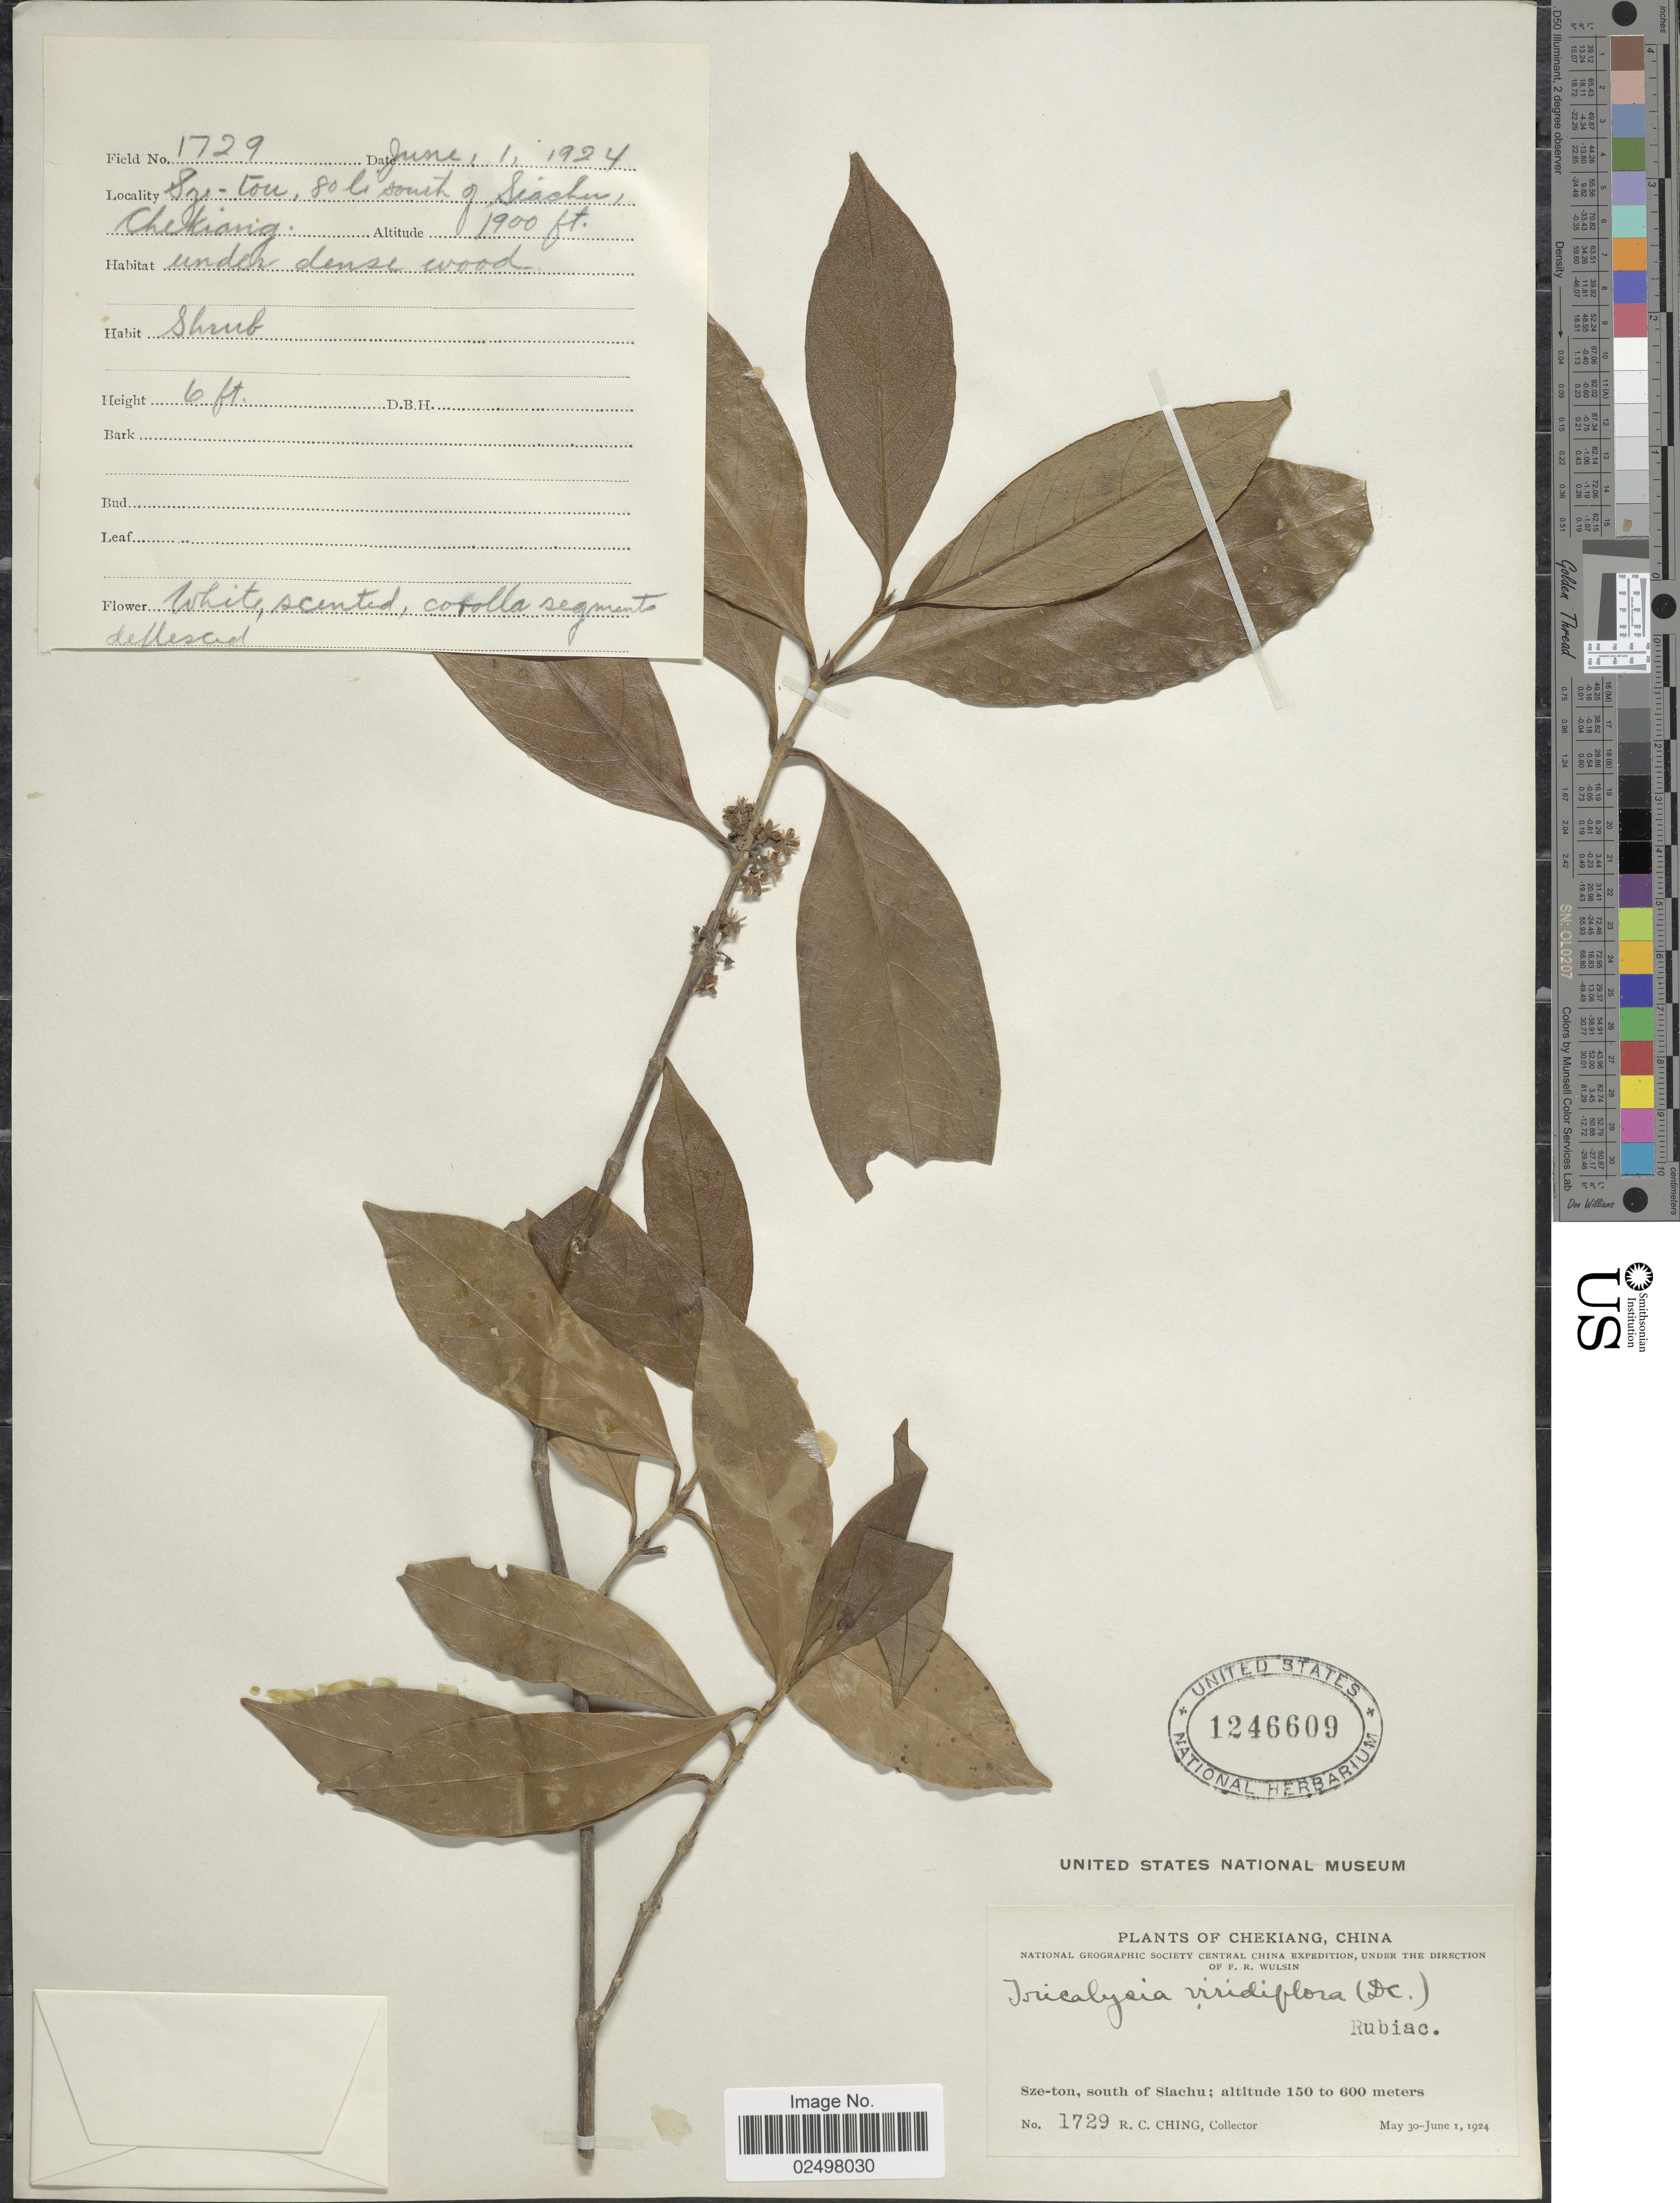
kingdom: Plantae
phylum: Tracheophyta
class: Magnoliopsida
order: Gentianales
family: Rubiaceae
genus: Tricalysia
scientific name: Tricalysia dubia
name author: (Lindl.) Ohwi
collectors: R. C. Ching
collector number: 1729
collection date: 1924-06-01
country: China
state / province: Zhejiang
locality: Chekiang, Sze-ton, south of Siachu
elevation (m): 579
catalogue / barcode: US 1246609